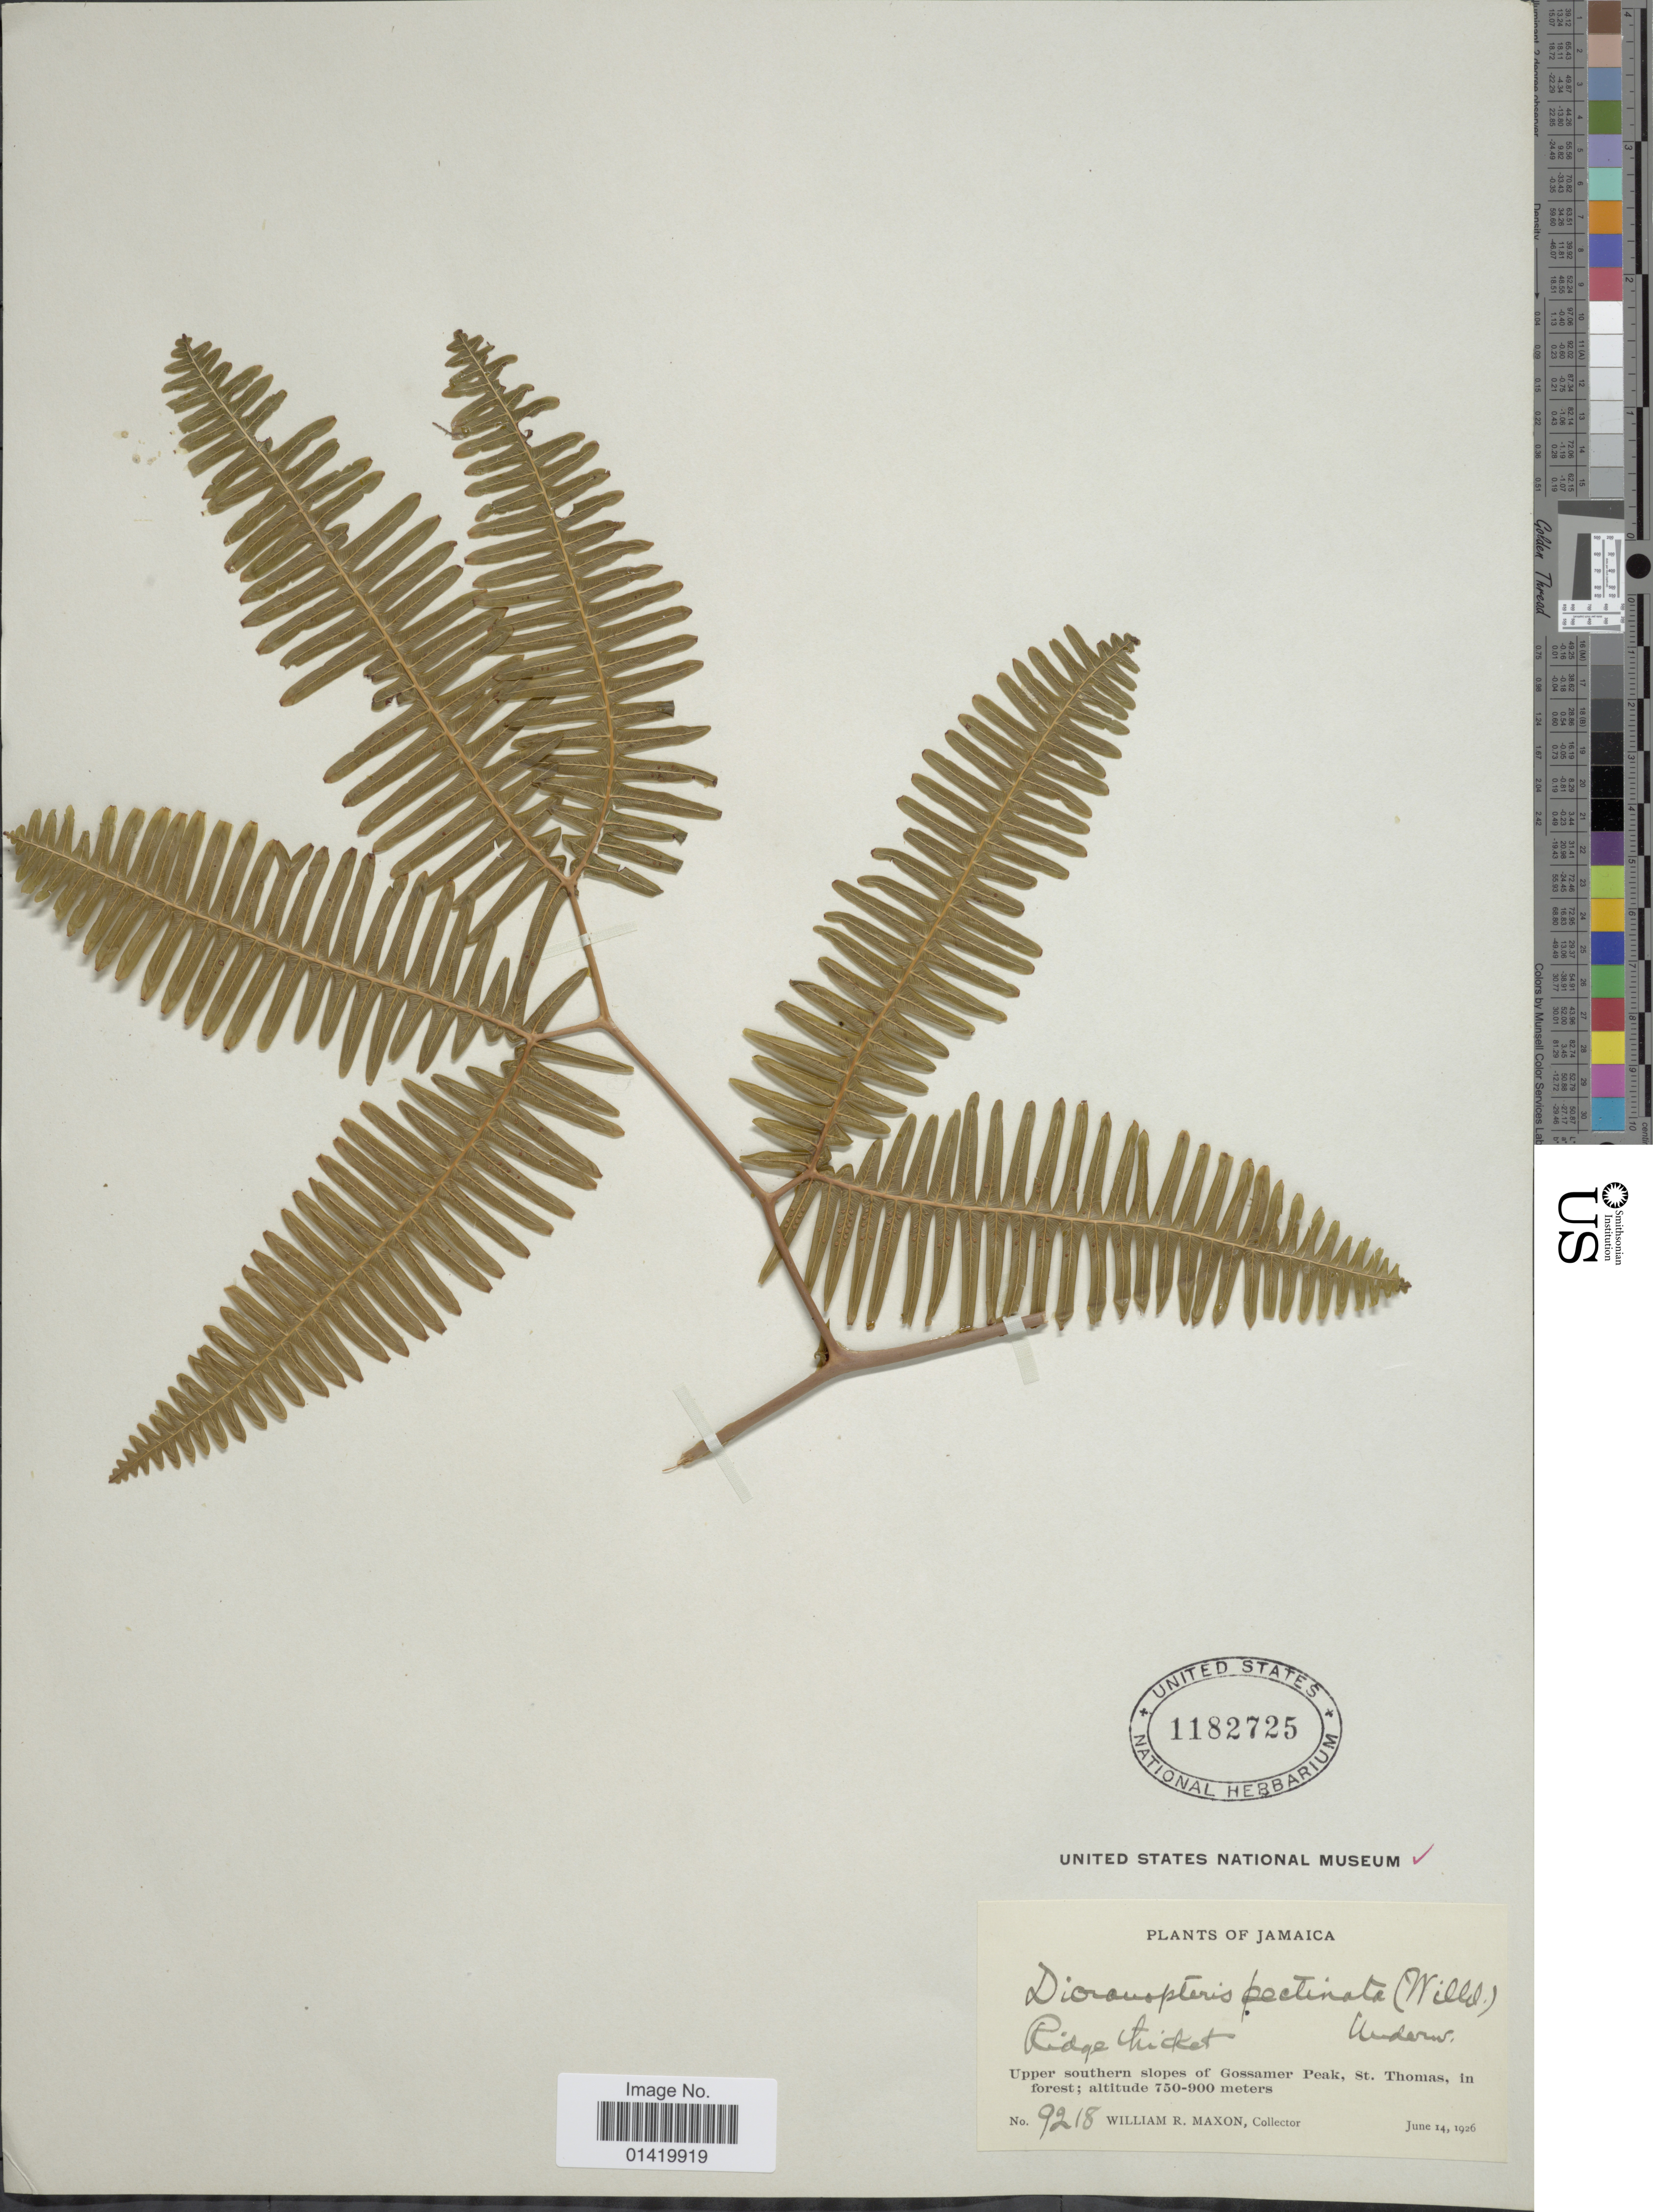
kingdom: Plantae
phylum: Tracheophyta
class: Polypodiopsida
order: Gleicheniales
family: Gleicheniaceae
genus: Gleichenella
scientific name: Gleichenella pectinata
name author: (Willd.) Ching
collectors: W. R. Maxon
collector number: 9218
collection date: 1926-06-14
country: Jamaica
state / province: Saint Thomas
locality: Upper southern slopes of Gossamer Peak, in forest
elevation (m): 750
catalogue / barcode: US 1182725